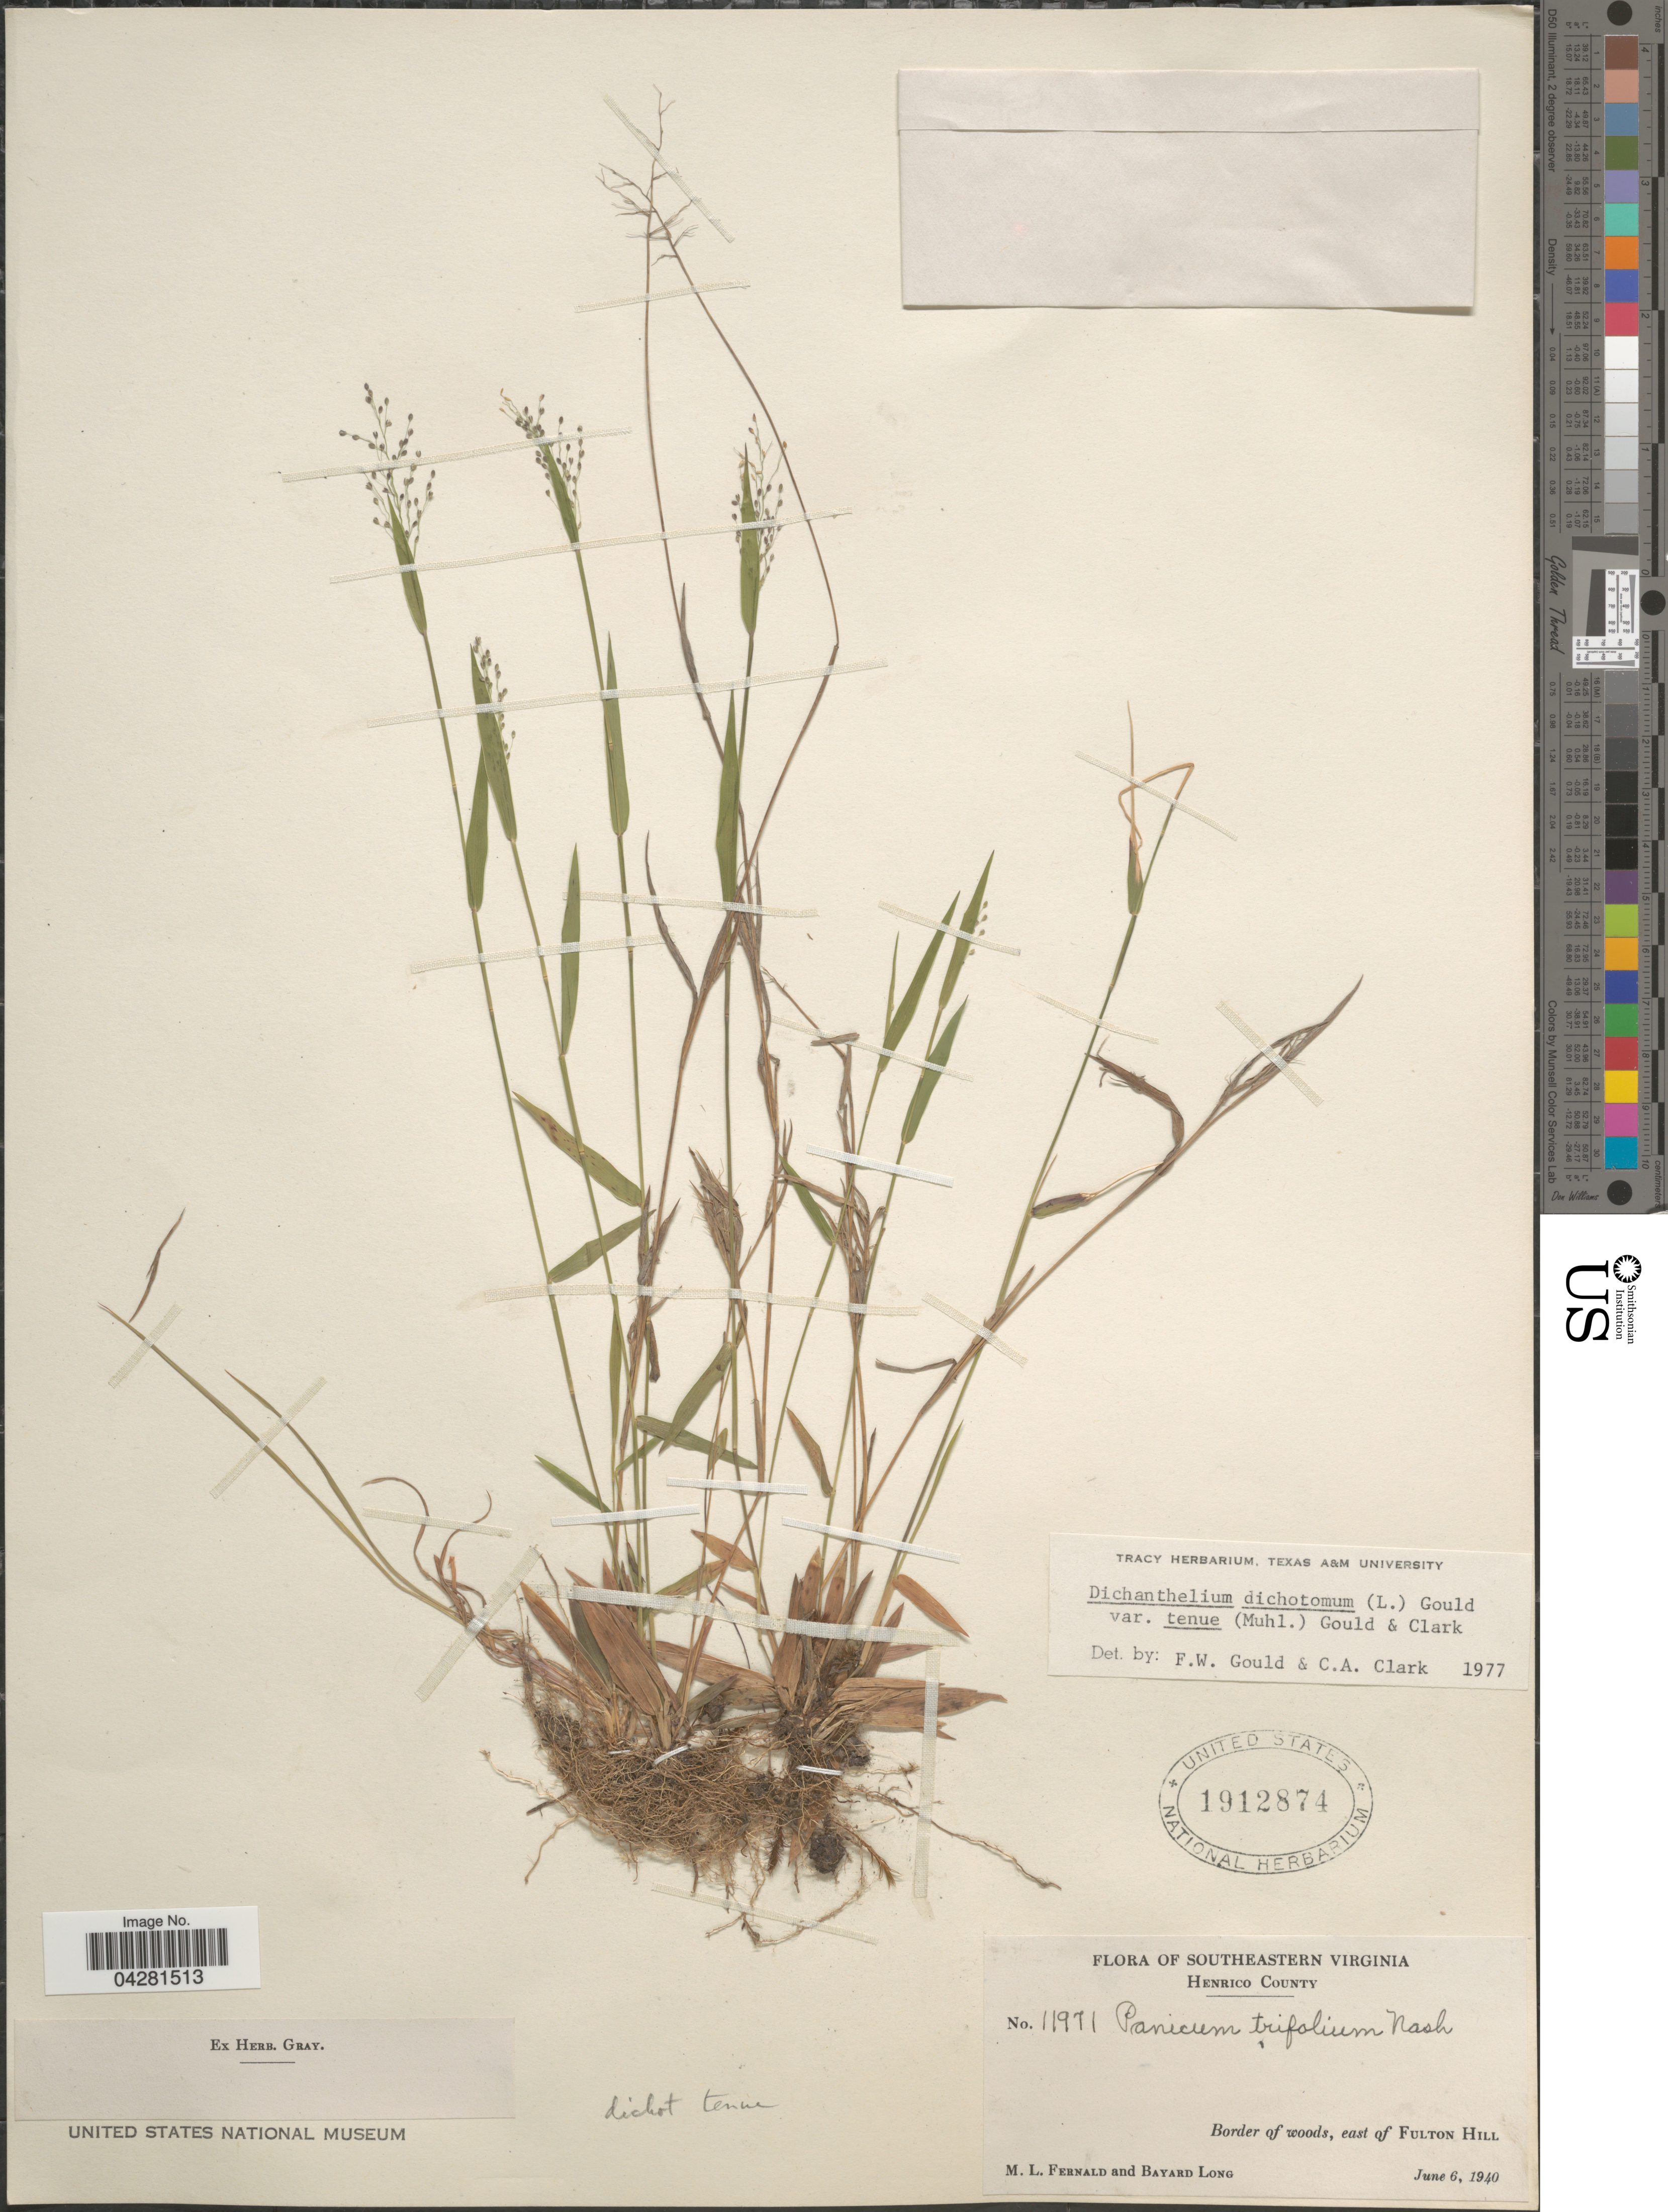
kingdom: Plantae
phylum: Tracheophyta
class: Liliopsida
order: Poales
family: Poaceae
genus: Dichanthelium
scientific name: Dichanthelium dichotomum var. unciphyllum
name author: (Trin.) Davidse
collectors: M. L. Fernald & B. Long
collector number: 11971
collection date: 1940-06-06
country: United States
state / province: Virginia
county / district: Henrico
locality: Southeastern Virginia. Henrico County. Border of woods, east of Fulton Hill.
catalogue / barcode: US 1912874